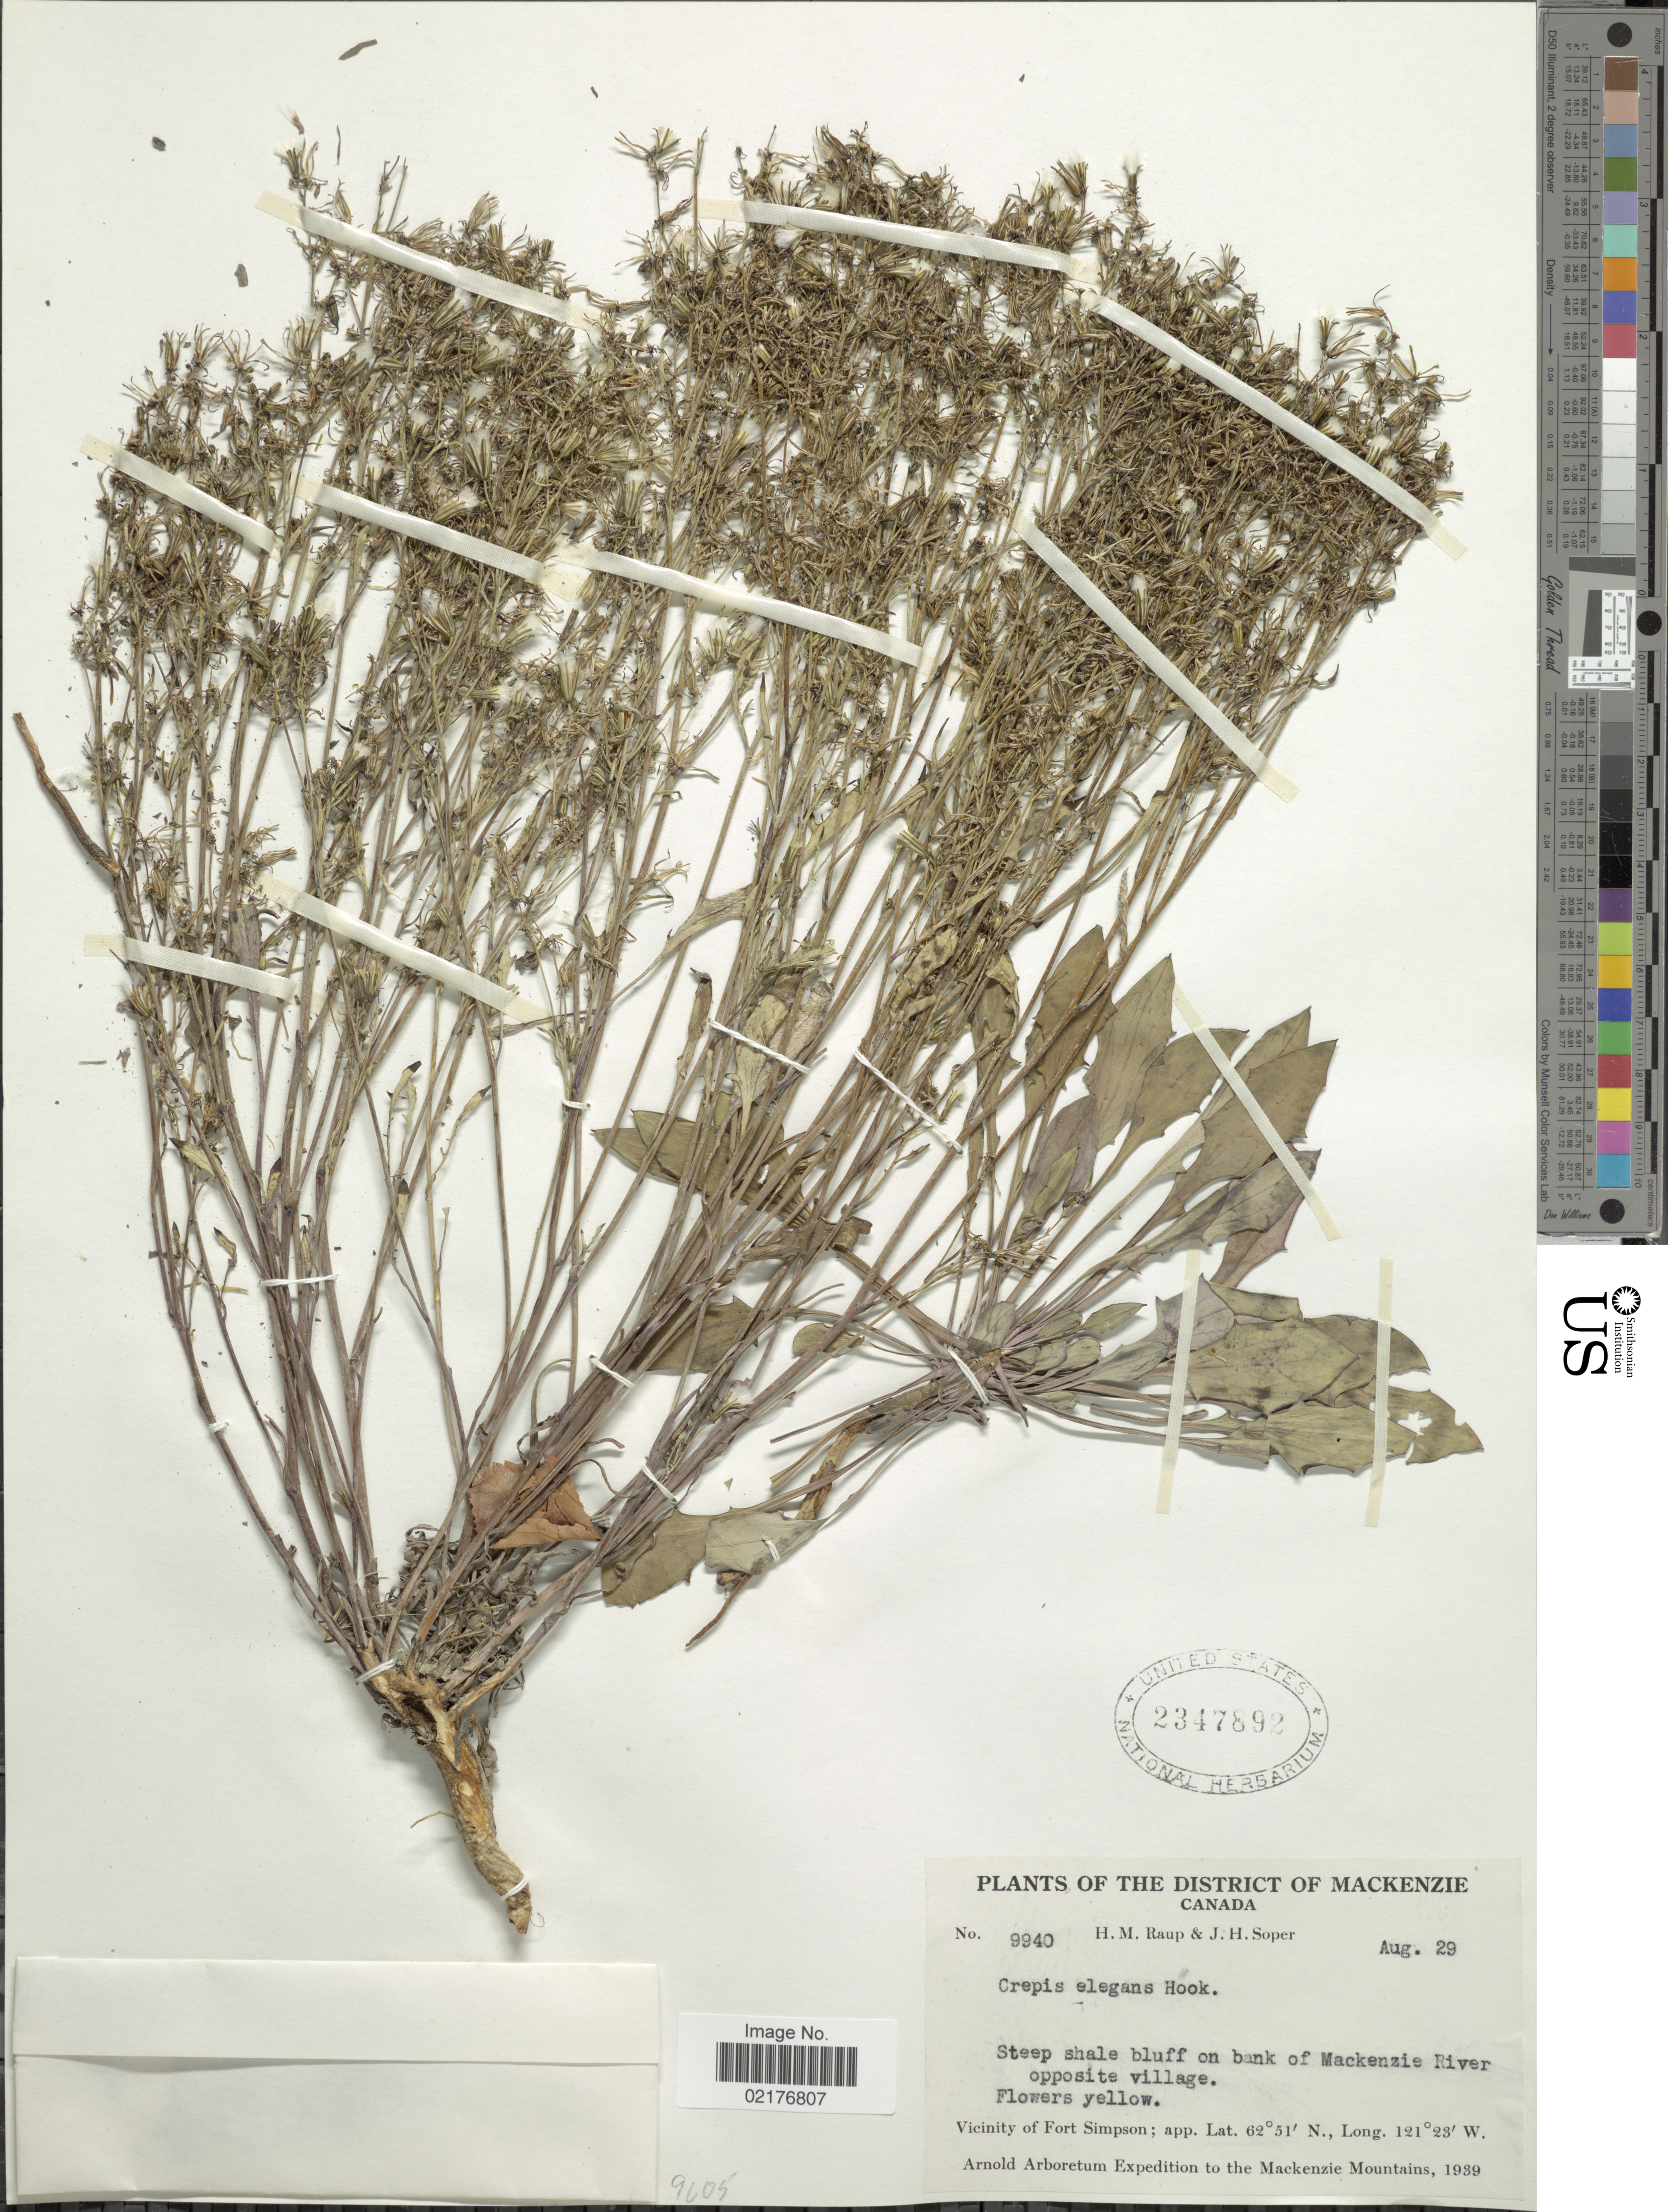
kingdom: Plantae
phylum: Tracheophyta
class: Magnoliopsida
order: Asterales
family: Asteraceae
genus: Askellia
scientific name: Askellia elegans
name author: (Hook.) W.A. Weber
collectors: H. Raup & J. H. Soper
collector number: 9940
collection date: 1939-08-29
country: Canada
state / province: Northwest Territories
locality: The District of Mackenzie, Steep shale bluff on bank of Mackenzie River opposite village, Vicinity of Fort Simpson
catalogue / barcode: US 2347892